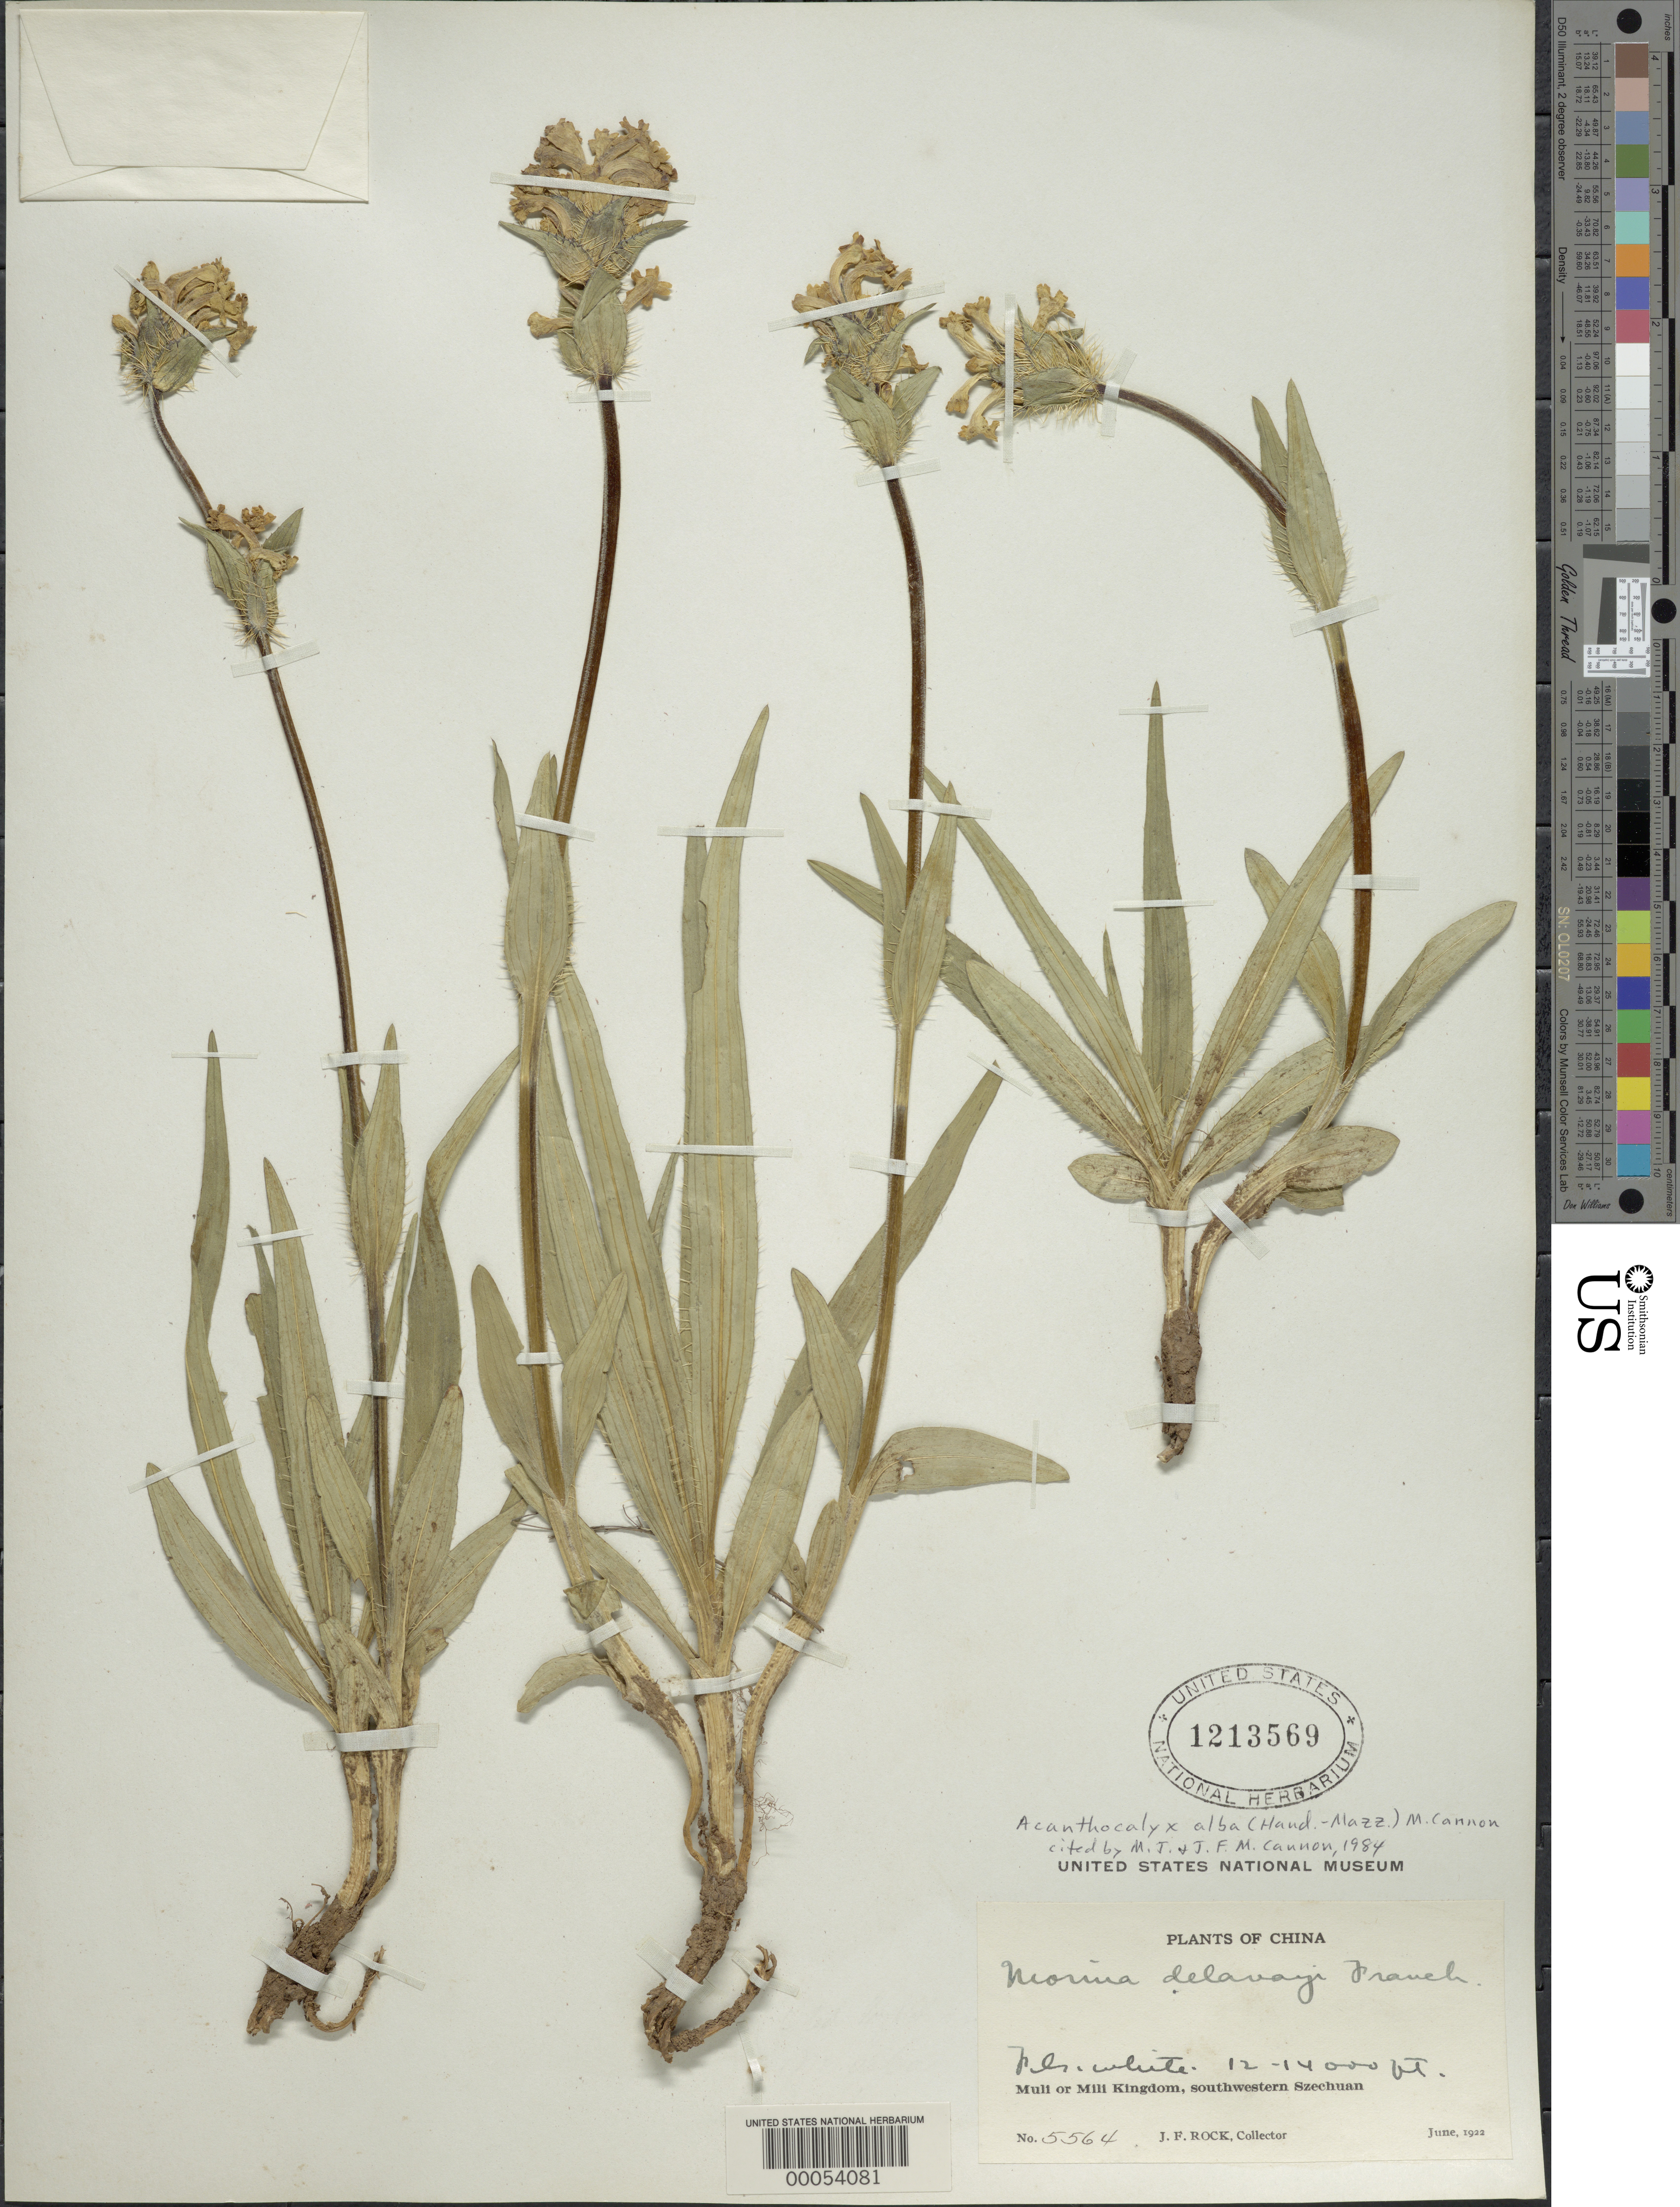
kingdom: Plantae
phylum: Tracheophyta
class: Magnoliopsida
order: Dipsacales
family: Caprifoliaceae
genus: Acanthocalyx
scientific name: Acanthocalyx alba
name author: (Hand.-Mazz.) M.J. Cannon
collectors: J. F. Rock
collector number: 5564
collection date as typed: Jun 1922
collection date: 1922-06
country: China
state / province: Sichuan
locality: Muli or Mili Kingdom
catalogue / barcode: US 1213569